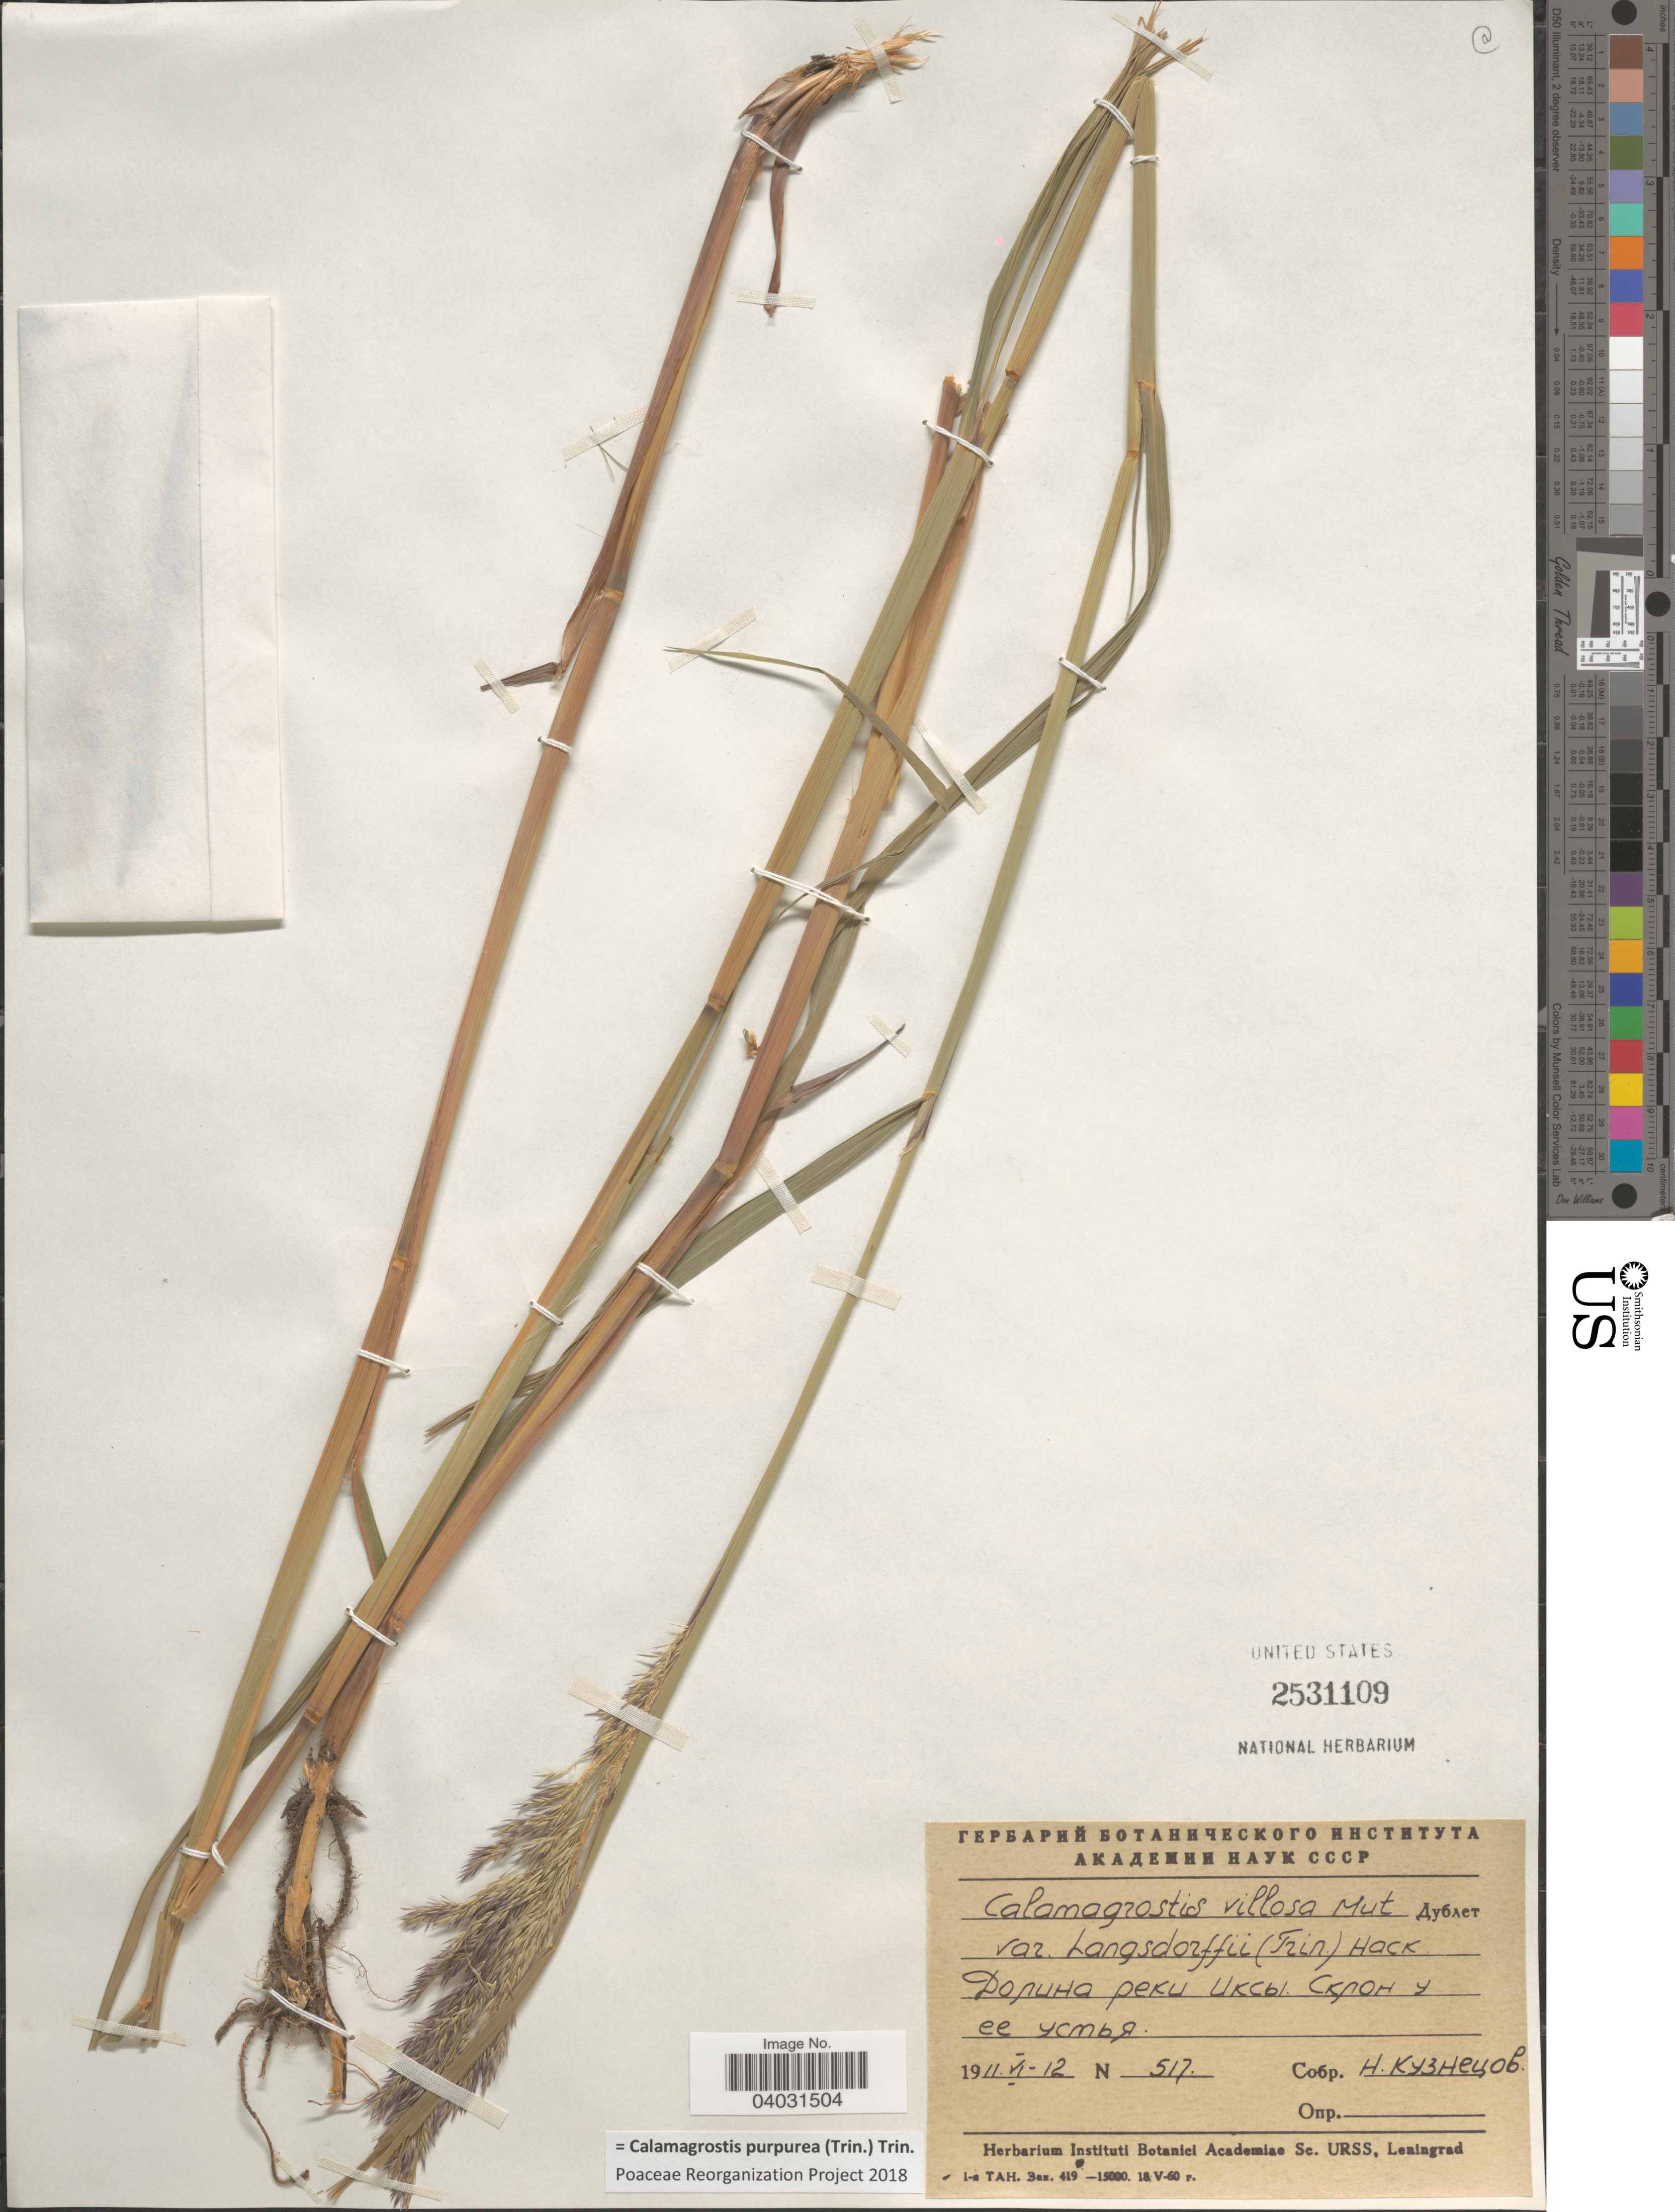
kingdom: Plantae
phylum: Tracheophyta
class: Liliopsida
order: Poales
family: Poaceae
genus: Calamagrostis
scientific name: Calamagrostis purpurea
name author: (Trin.) Trin.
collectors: N. Kuznetsov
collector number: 517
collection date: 1911-06-12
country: Russian Federation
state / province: Arkhangelsk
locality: Valley of river Iksa.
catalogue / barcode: US 2531109